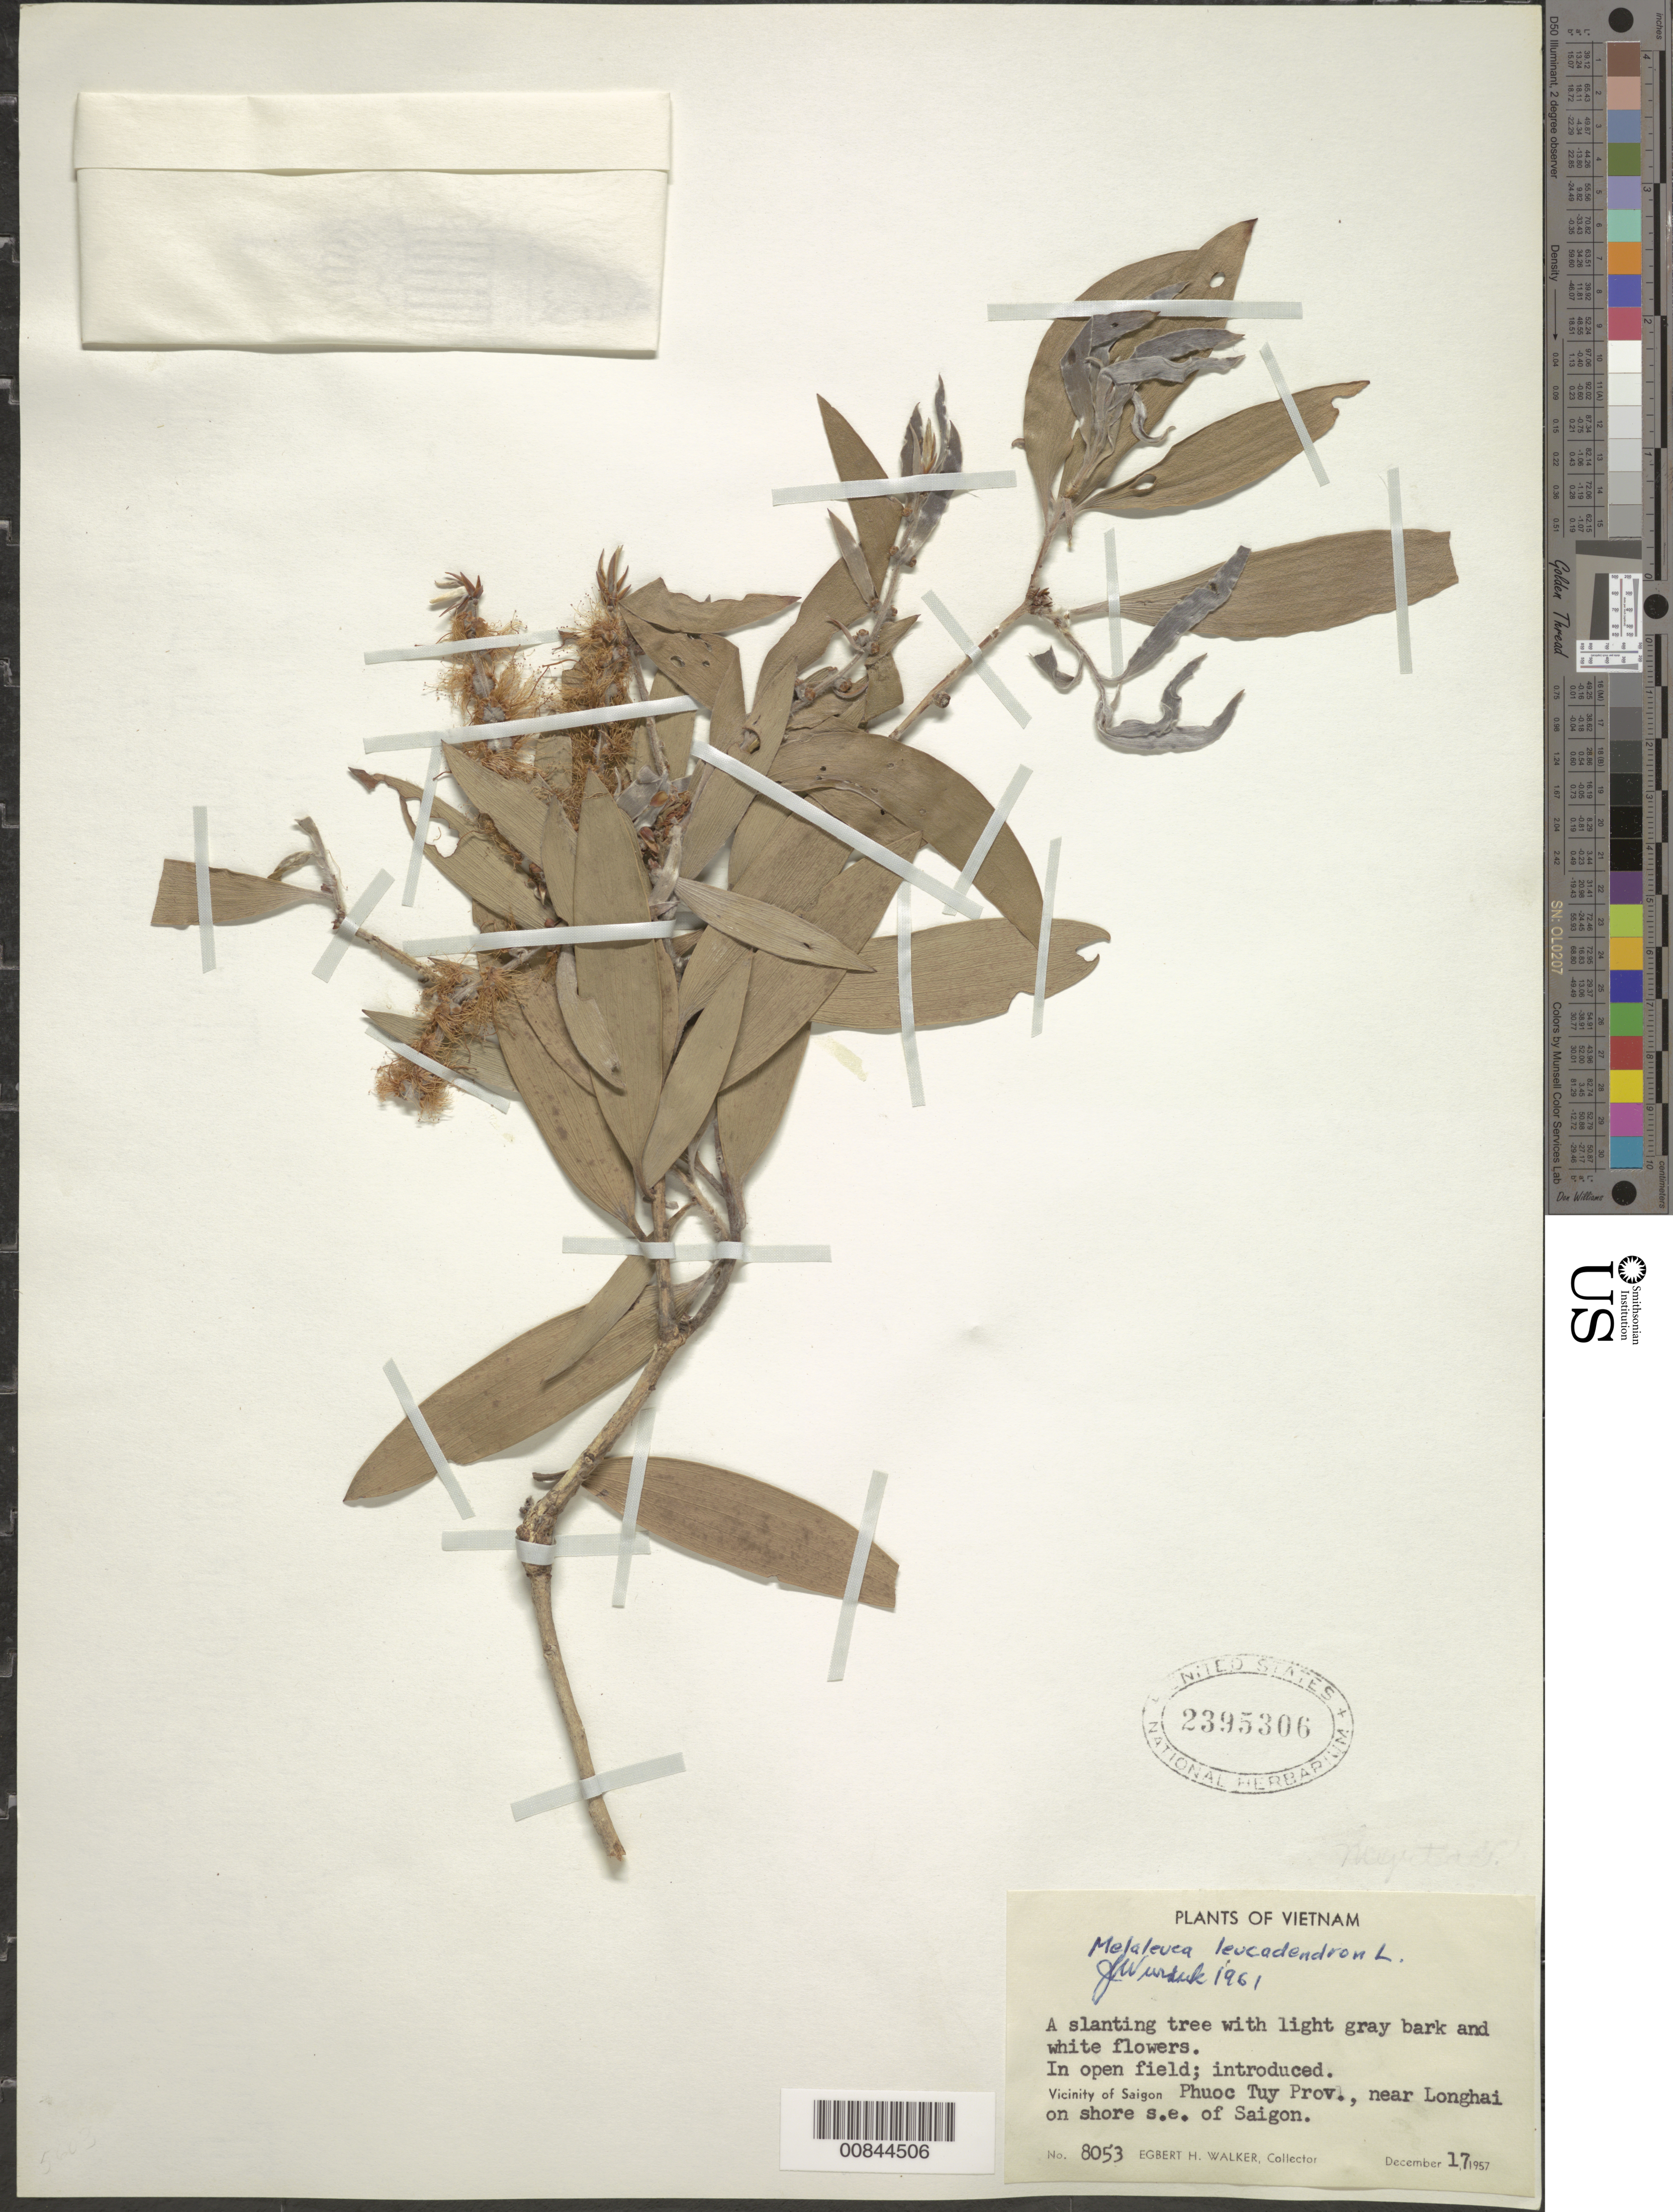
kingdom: Plantae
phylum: Tracheophyta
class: Magnoliopsida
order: Myrtales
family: Myrtaceae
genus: Melaleuca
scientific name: Melaleuca leucadendra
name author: (L.) L.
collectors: E. H. Walker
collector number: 8053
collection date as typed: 17 Dec 1957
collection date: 1957-12-17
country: Vietnam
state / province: Phouc Tuy Prov.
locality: SE of Saigon, near Longhai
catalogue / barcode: US 2395306